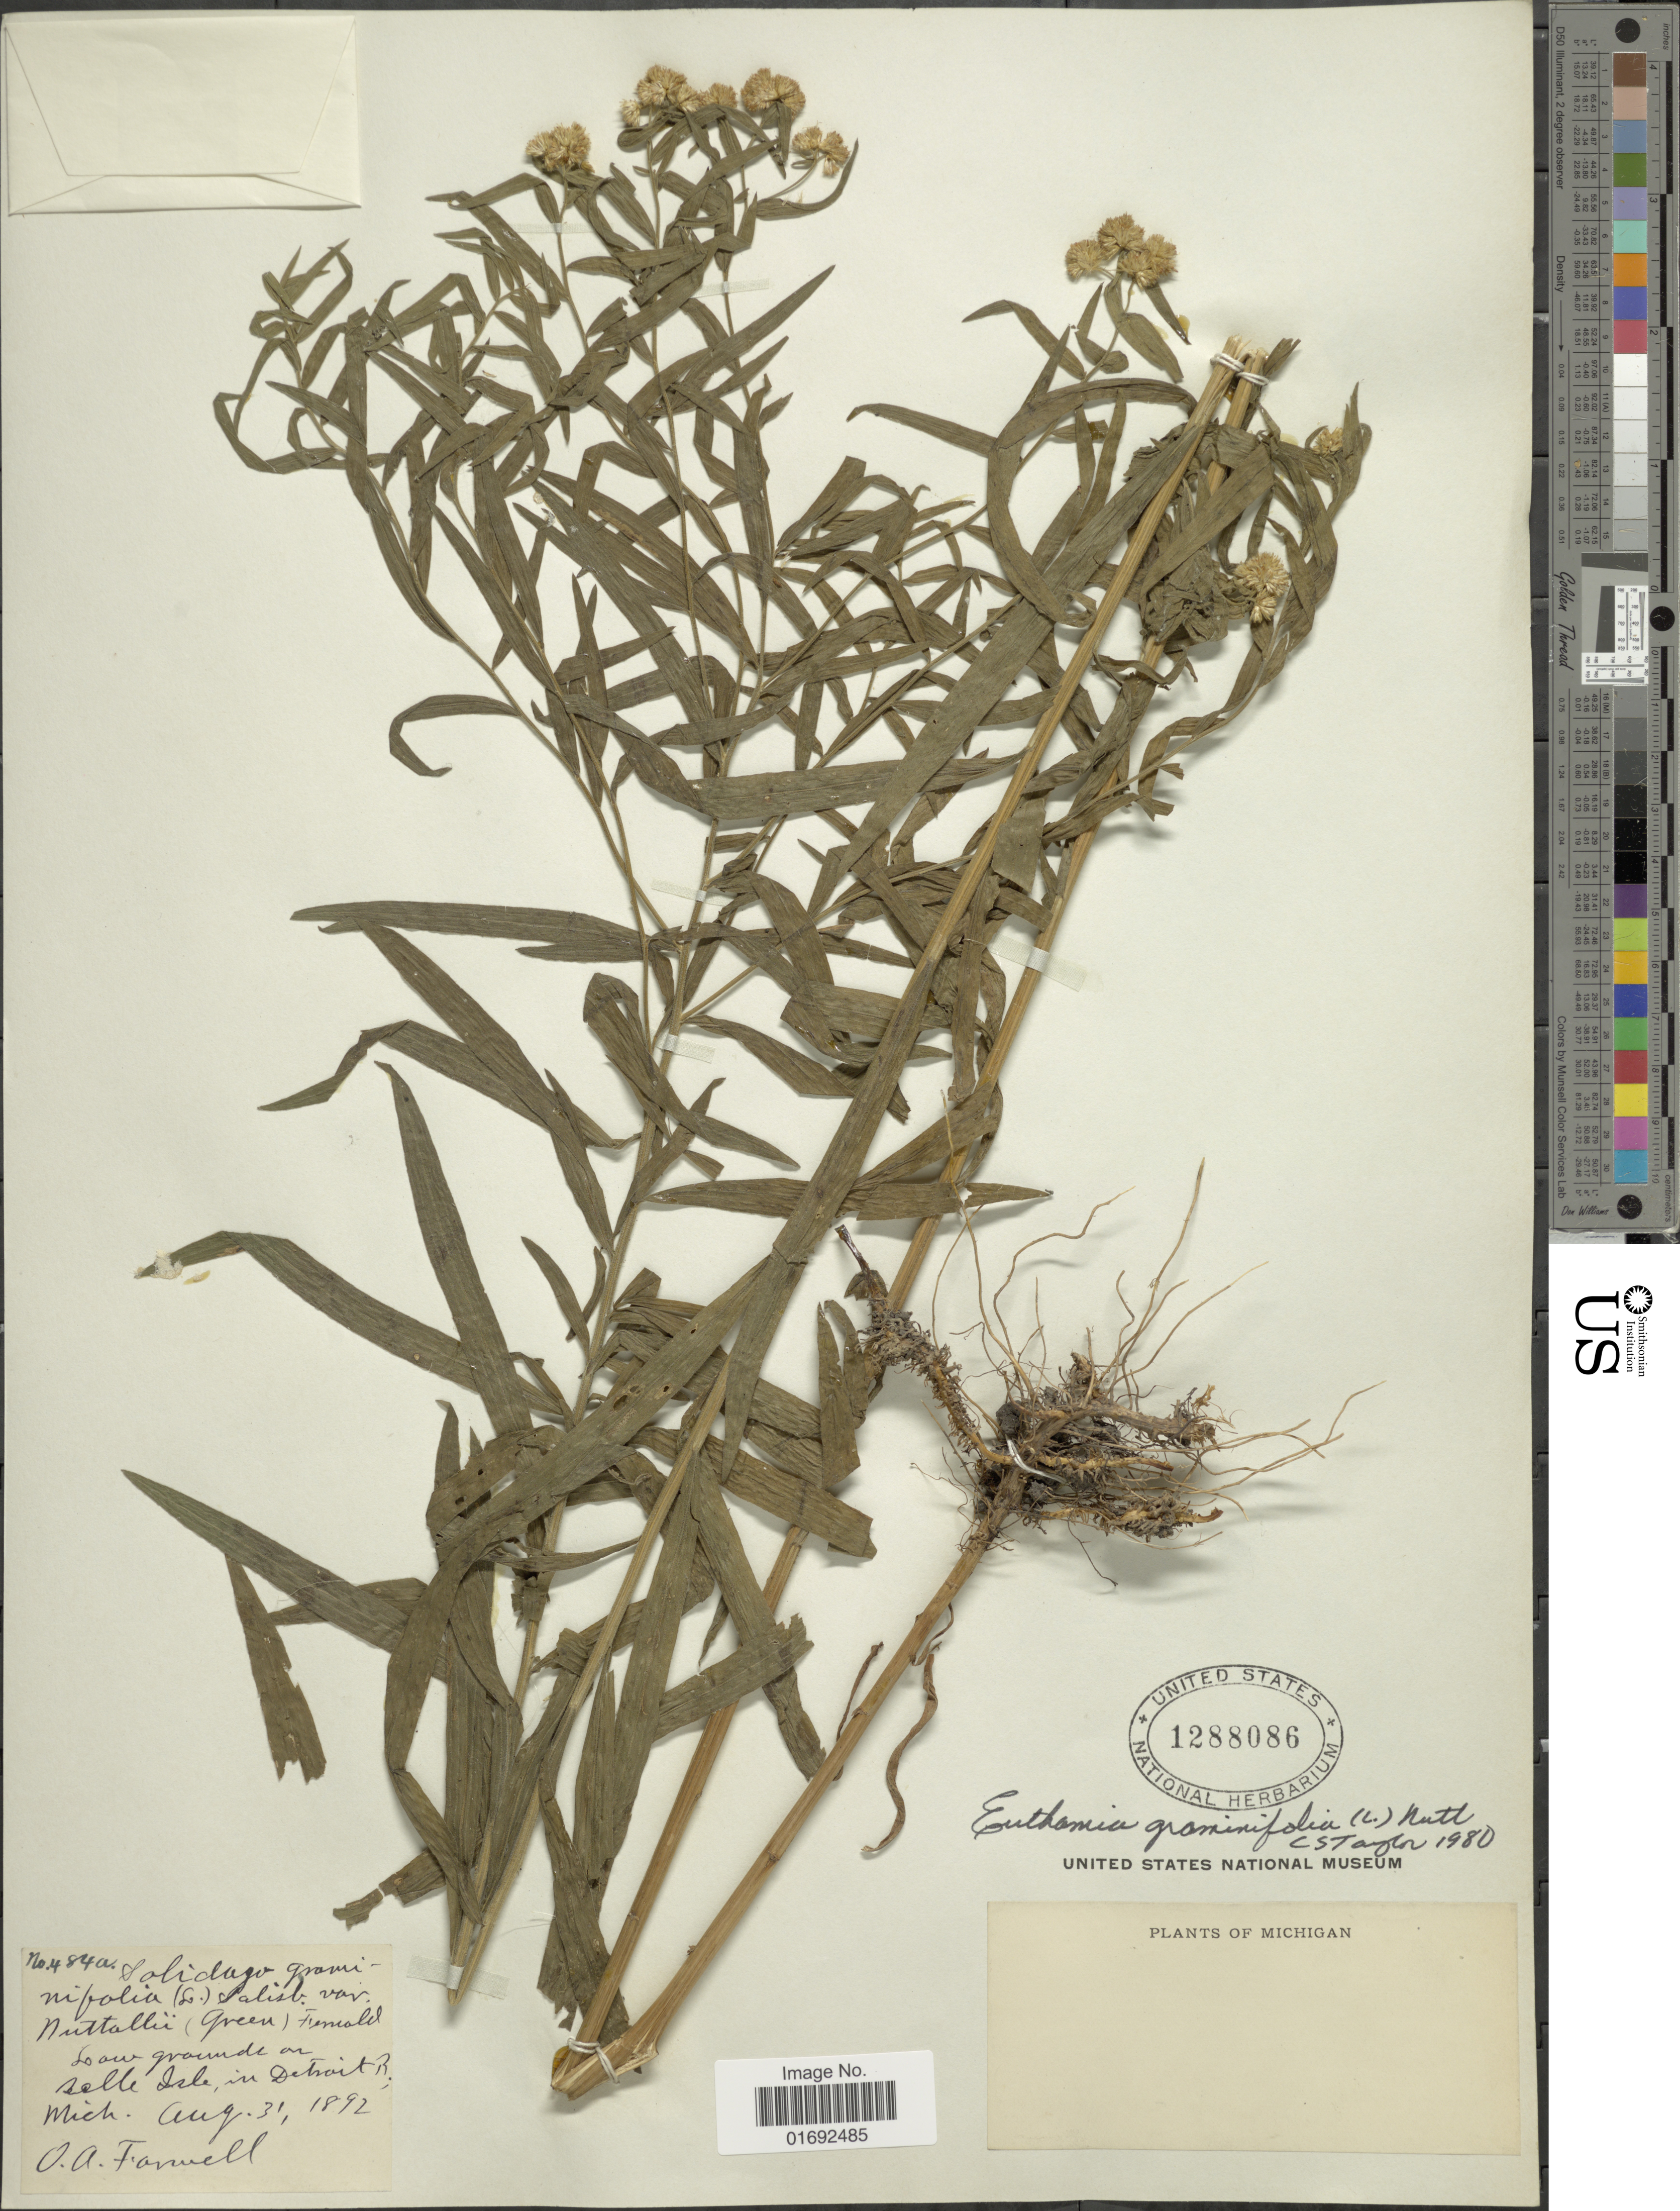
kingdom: Plantae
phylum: Tracheophyta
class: Magnoliopsida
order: Asterales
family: Asteraceae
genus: Euthamia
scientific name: Euthamia graminifolia var. nuttalii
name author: (S.W. Greene) W. Stone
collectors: O. Farwell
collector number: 484a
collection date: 1892-08-31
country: United States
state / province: Michigan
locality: Low ground on Selle Isl., in Detroit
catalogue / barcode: US 1288086